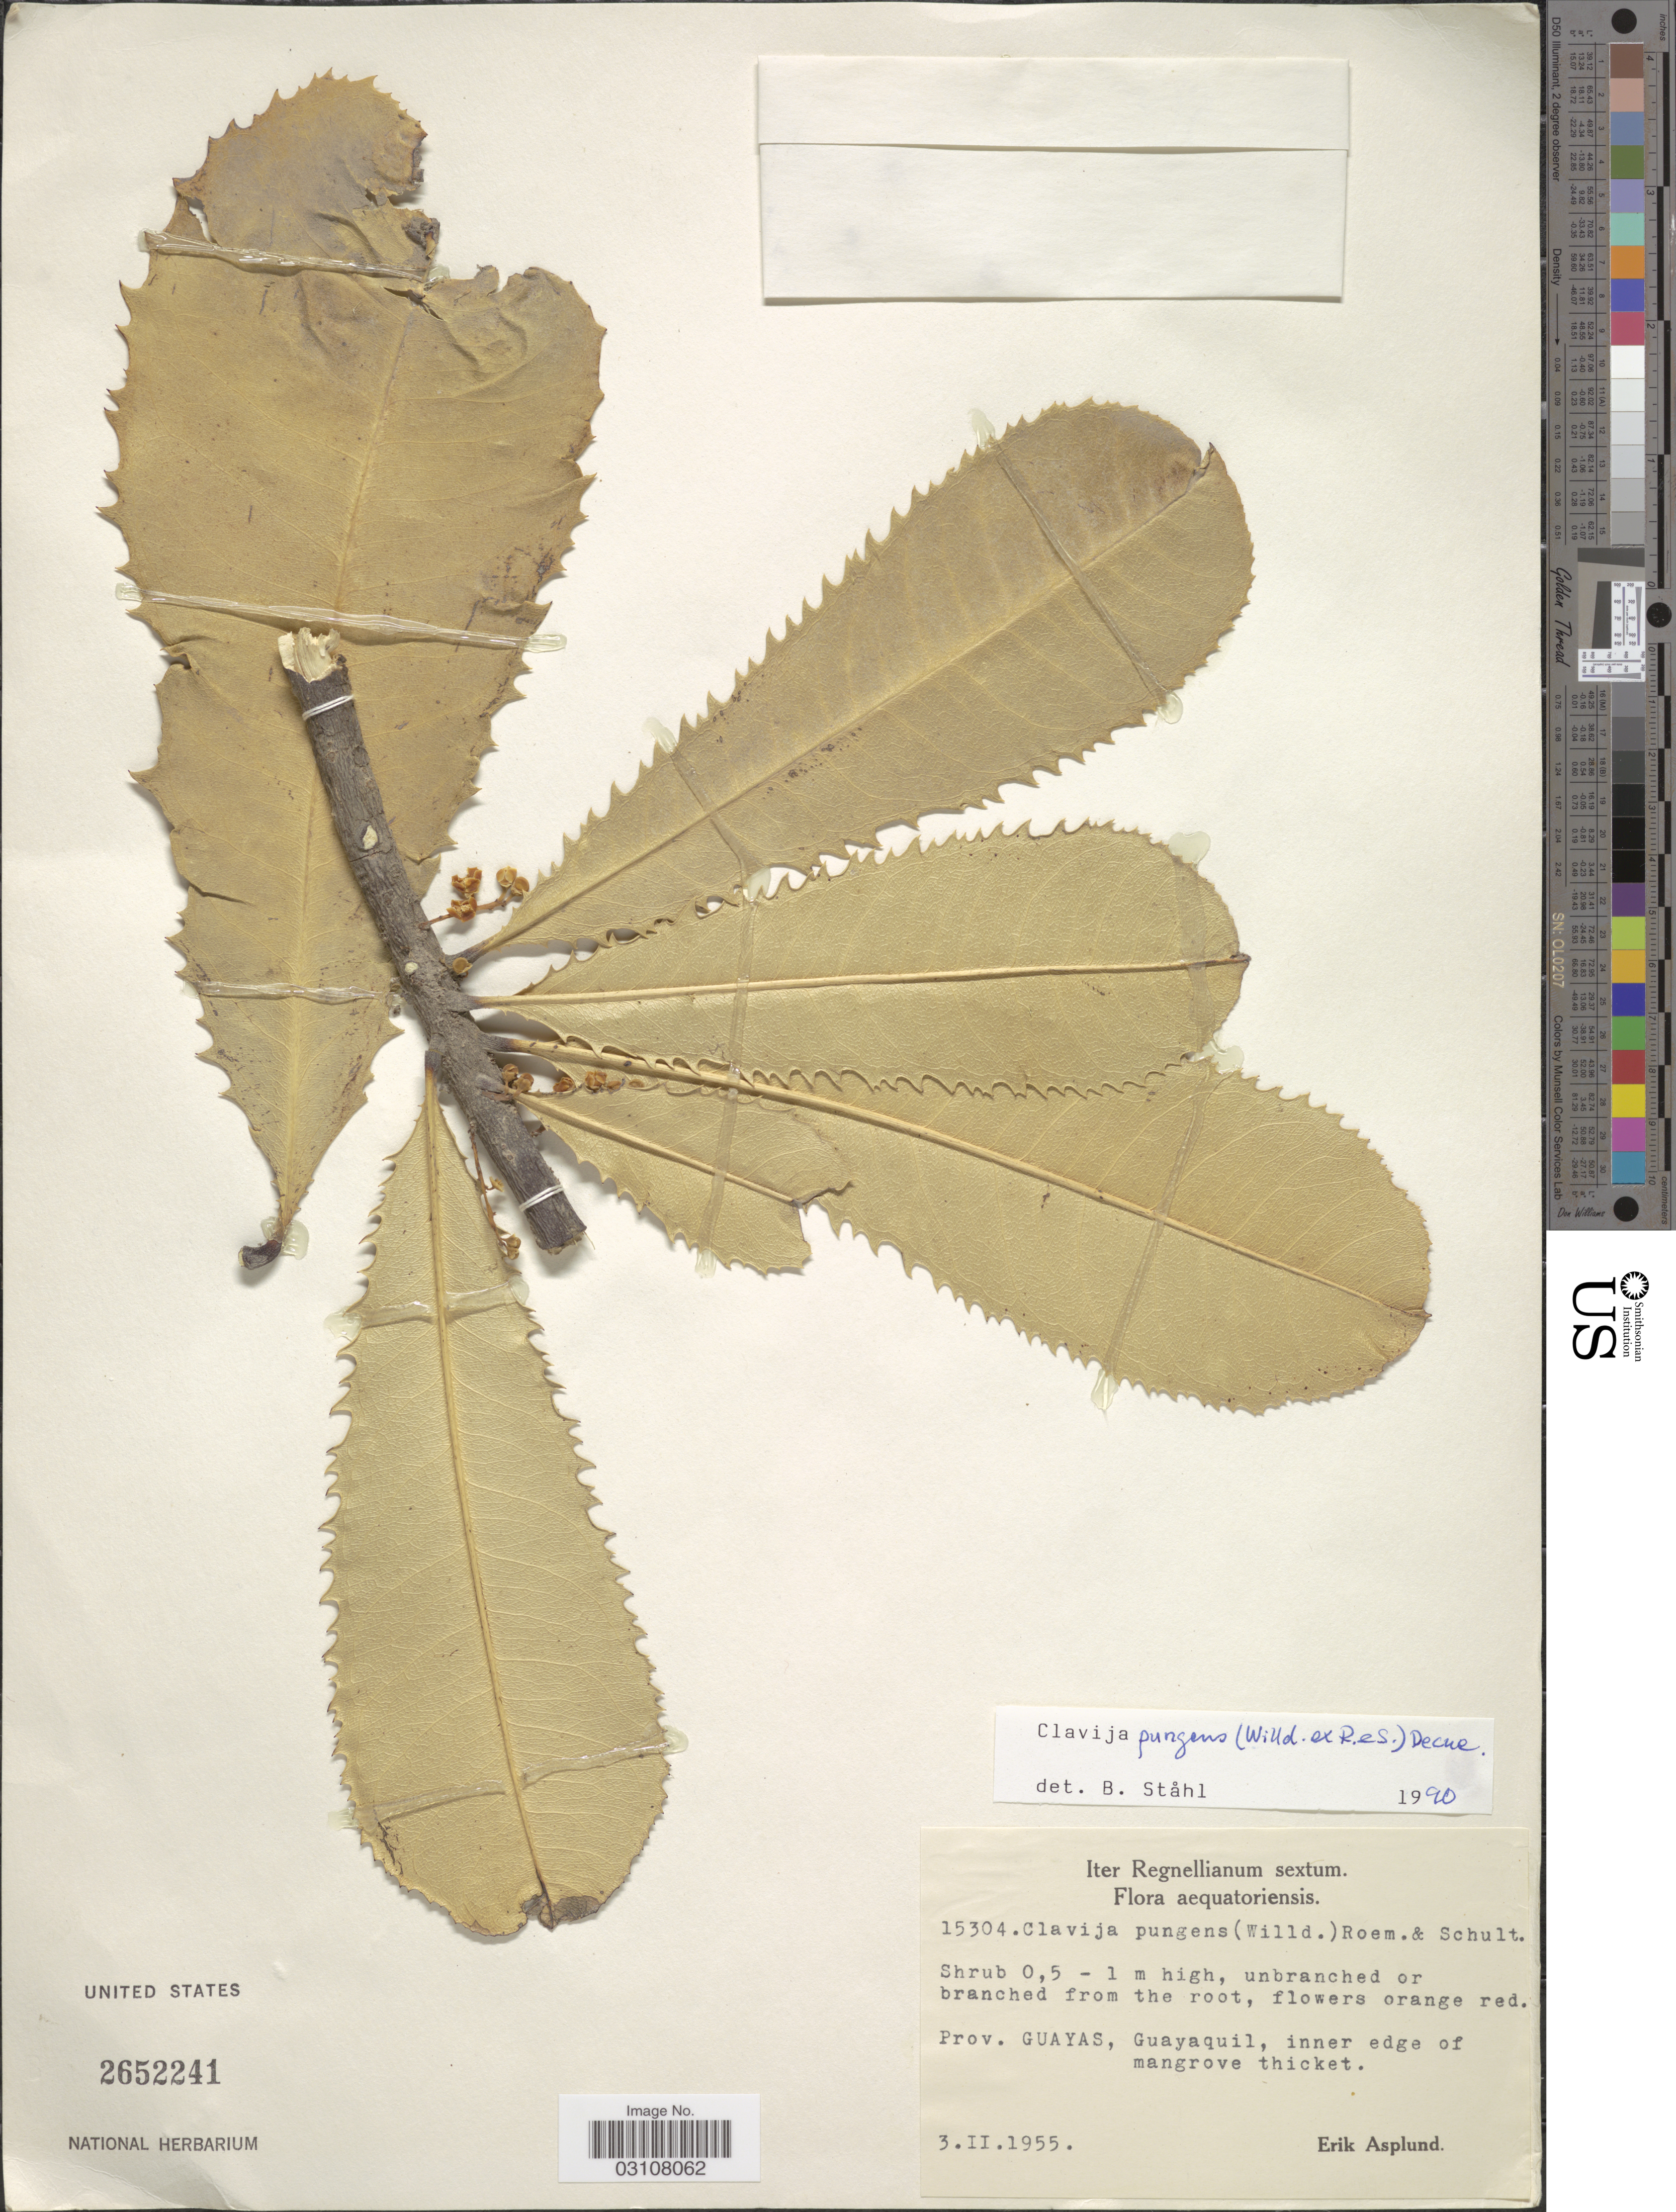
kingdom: Plantae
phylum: Tracheophyta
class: Magnoliopsida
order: Ericales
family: Primulaceae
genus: Clavija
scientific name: Clavija pungens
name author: (Willd. ex Roem. & Schult.) Decne.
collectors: E. Asplund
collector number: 15304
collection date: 1955-02-03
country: Ecuador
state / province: Guayas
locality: Guayaquil, inner edge of mangrove thicket.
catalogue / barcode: US 2652241